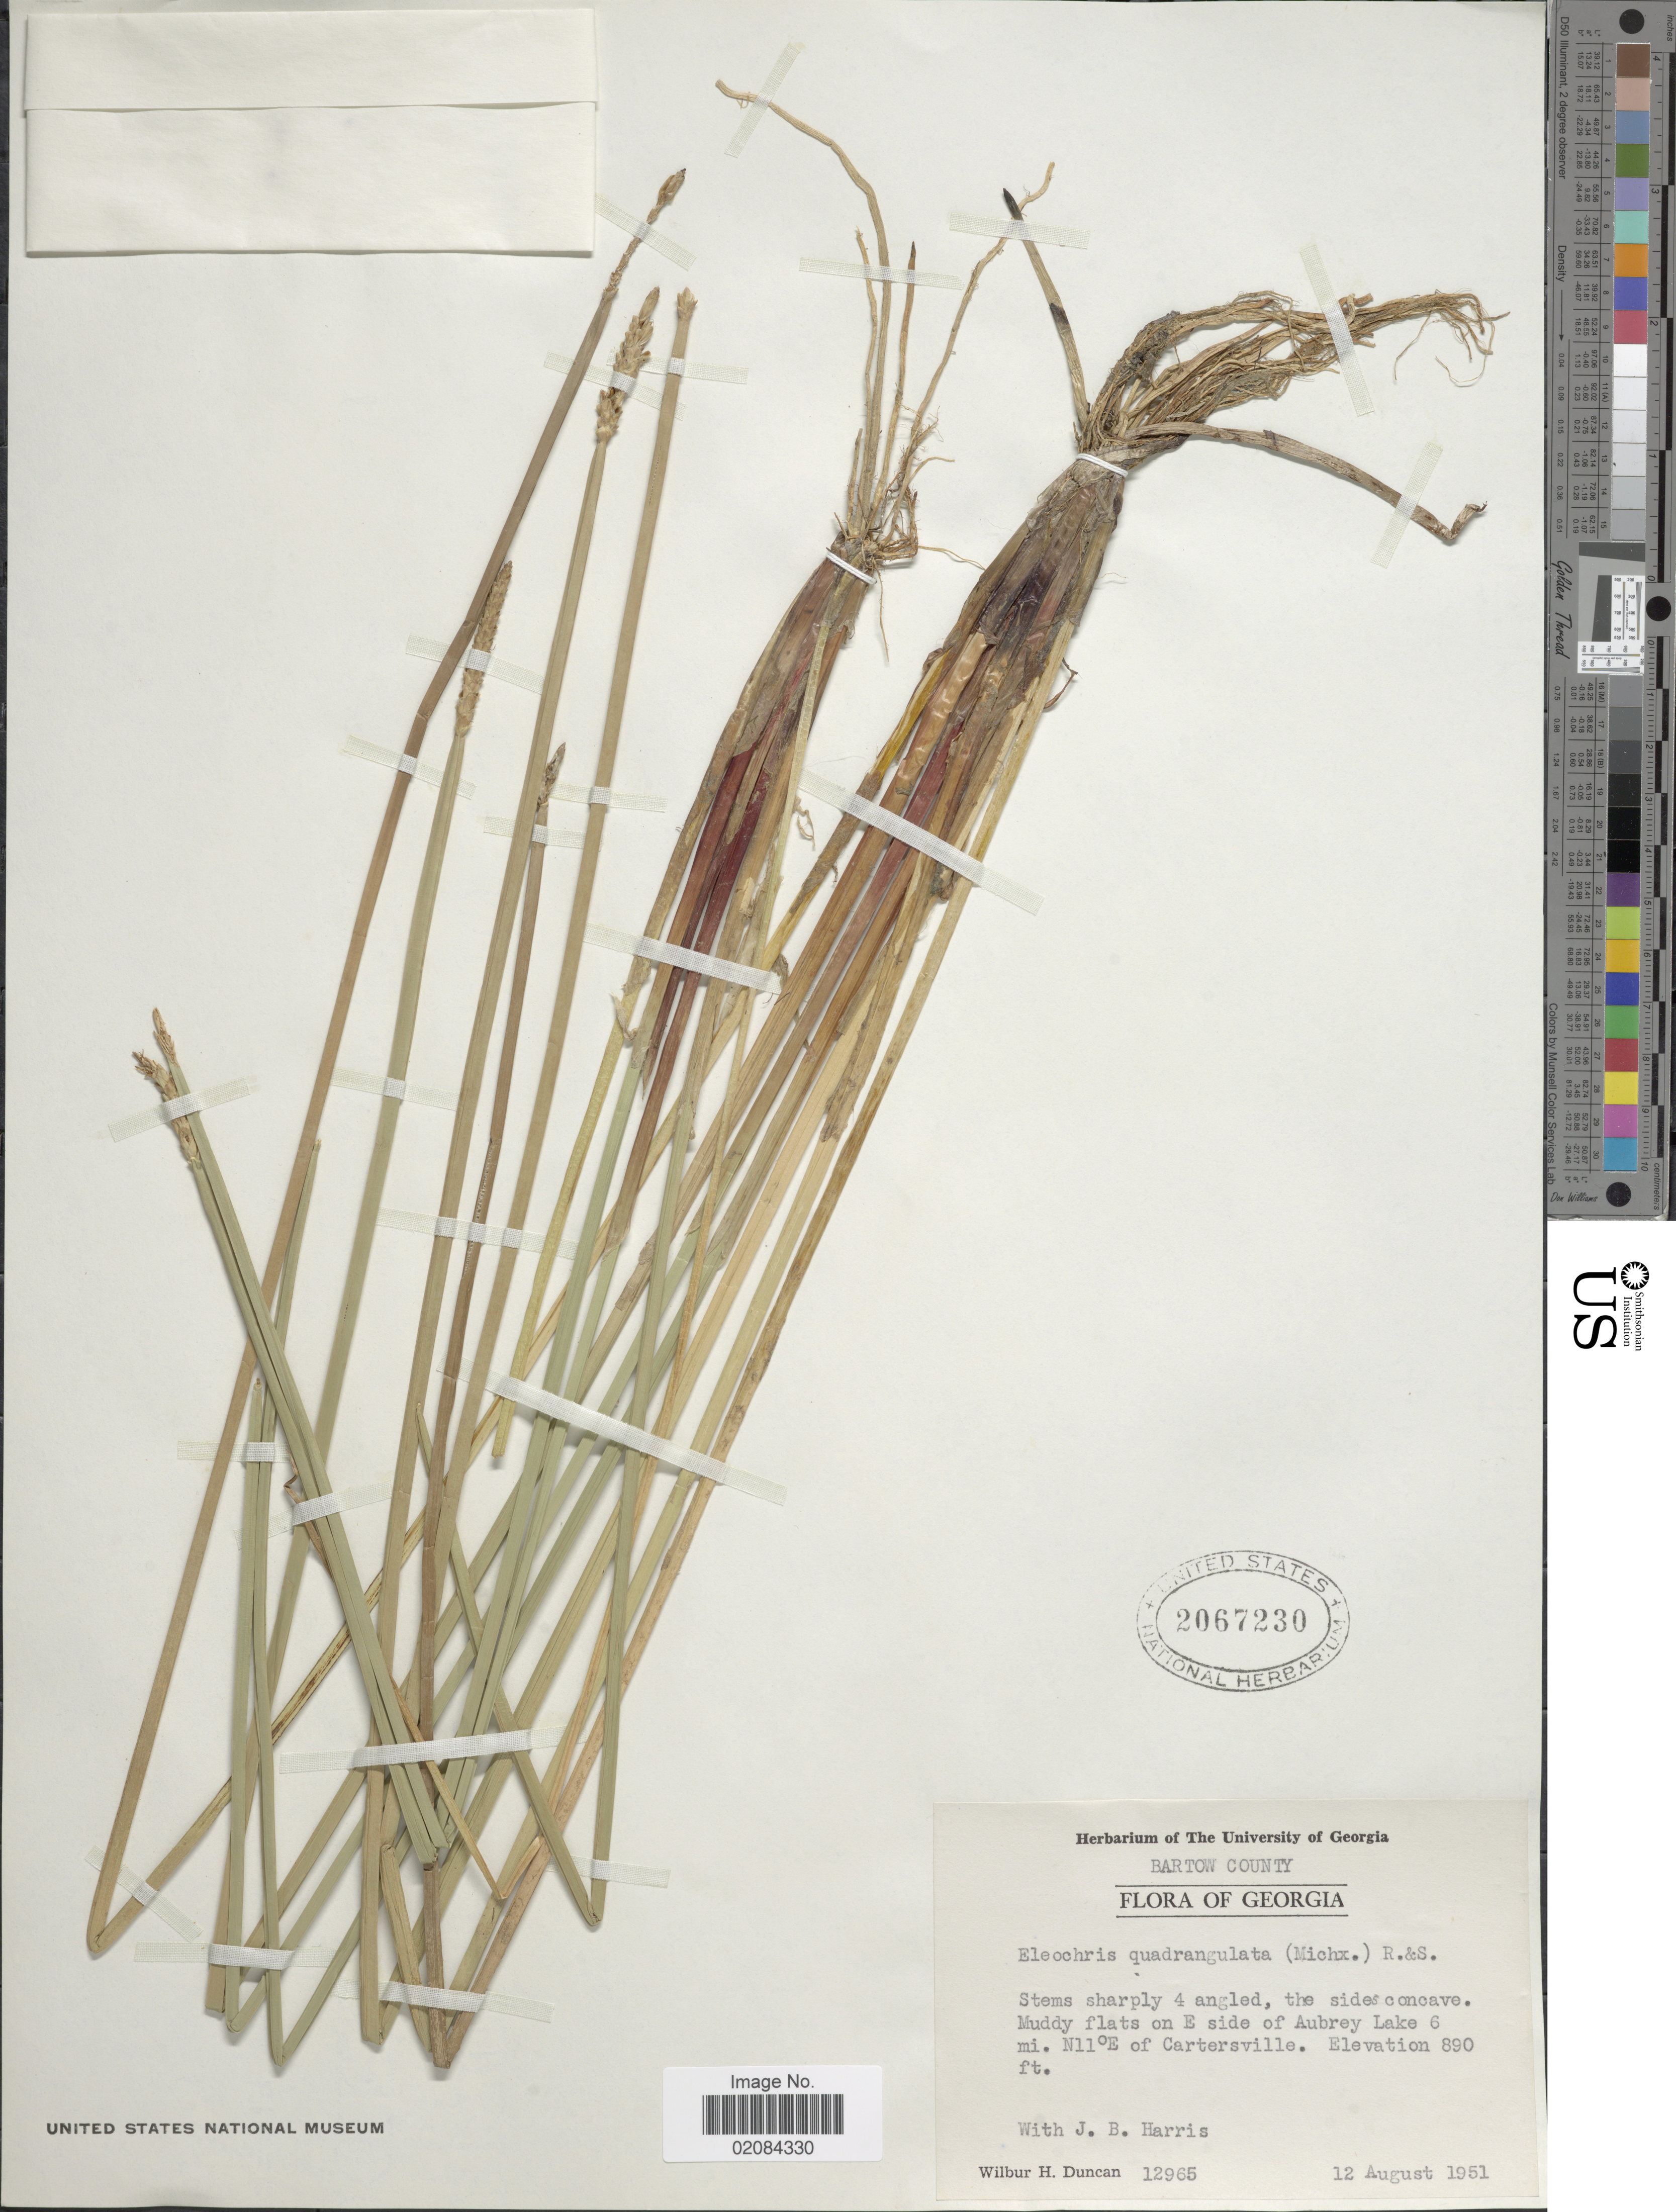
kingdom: Plantae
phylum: Tracheophyta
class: Liliopsida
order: Poales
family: Cyperaceae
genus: Eleocharis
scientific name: Eleocharis quadrangulata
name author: (Michx.) Roem. & Schult.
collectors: W. H. Duncan & J. B. Harris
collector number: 12965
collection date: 1951-08-12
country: United States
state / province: Georgia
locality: Bartow County. The sides concave. Muddy flat s on E side of Aubrey Lake 6 mi. N11ºE of Cartersville.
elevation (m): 271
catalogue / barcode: US 2067230